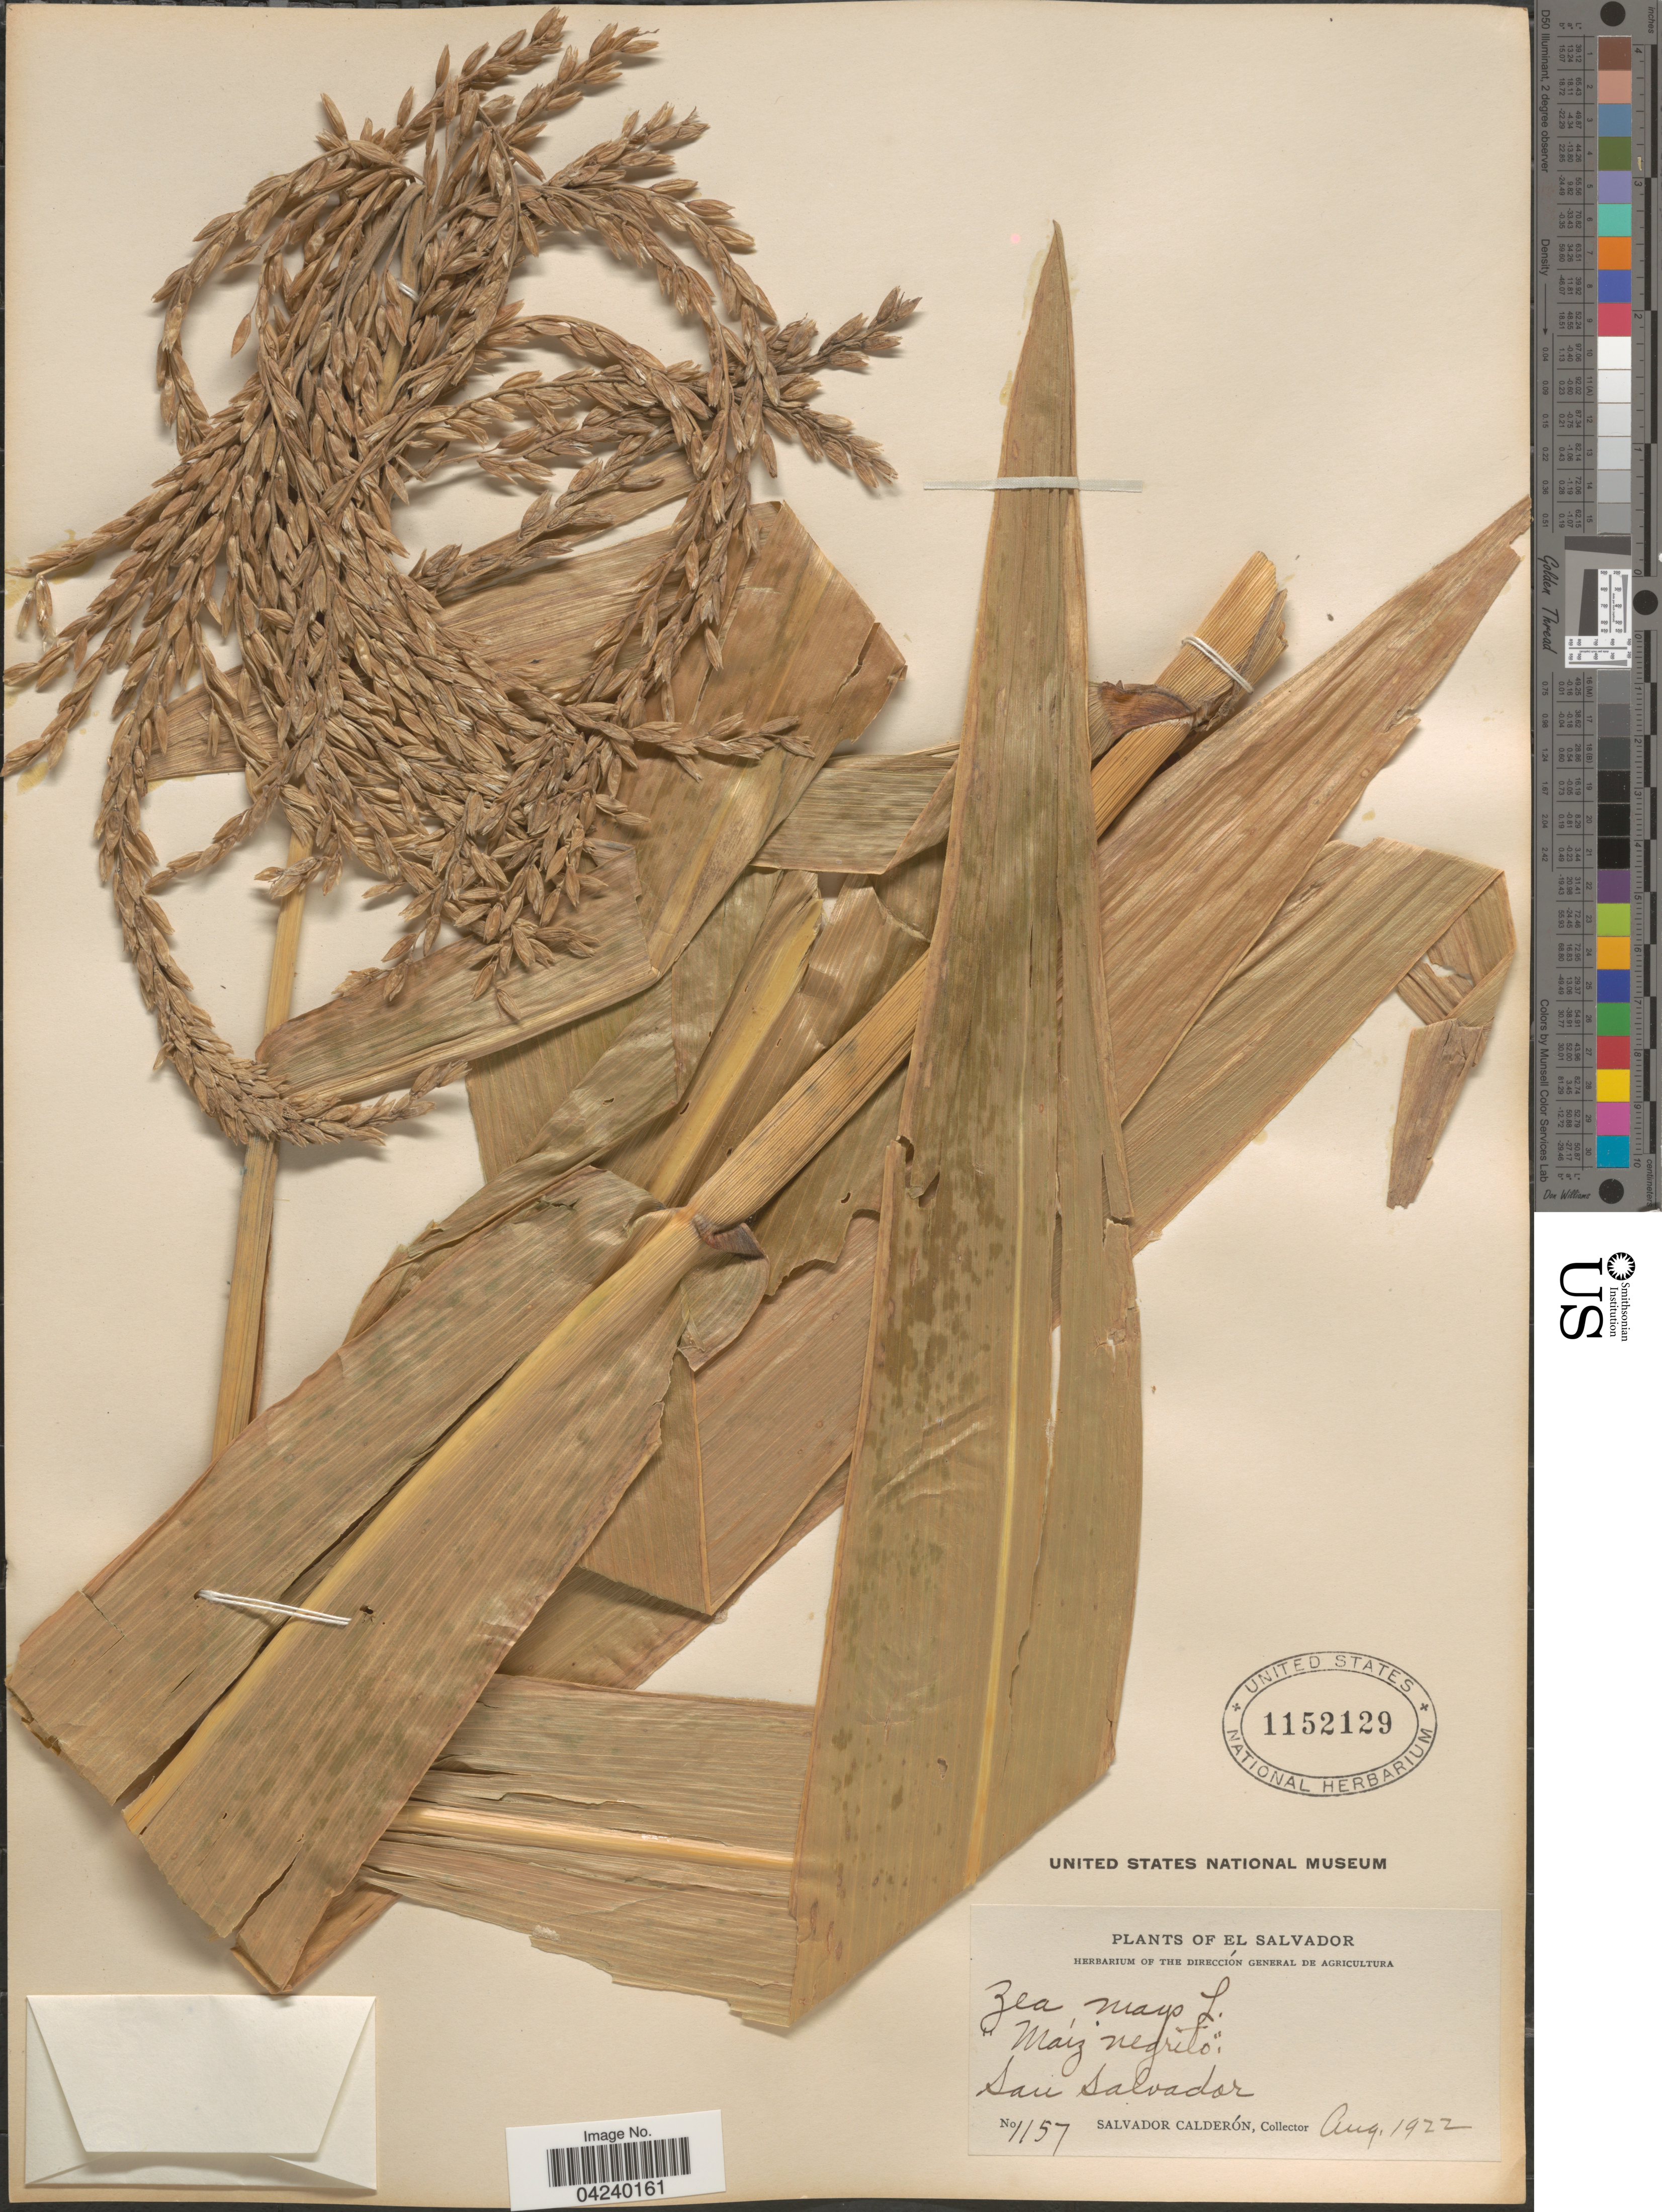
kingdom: Plantae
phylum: Tracheophyta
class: Liliopsida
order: Poales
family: Poaceae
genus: Zea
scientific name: Zea mays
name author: L.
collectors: S. Calderón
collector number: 1157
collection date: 1922-08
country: El Salvador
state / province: San Salvador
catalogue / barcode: US 1152129